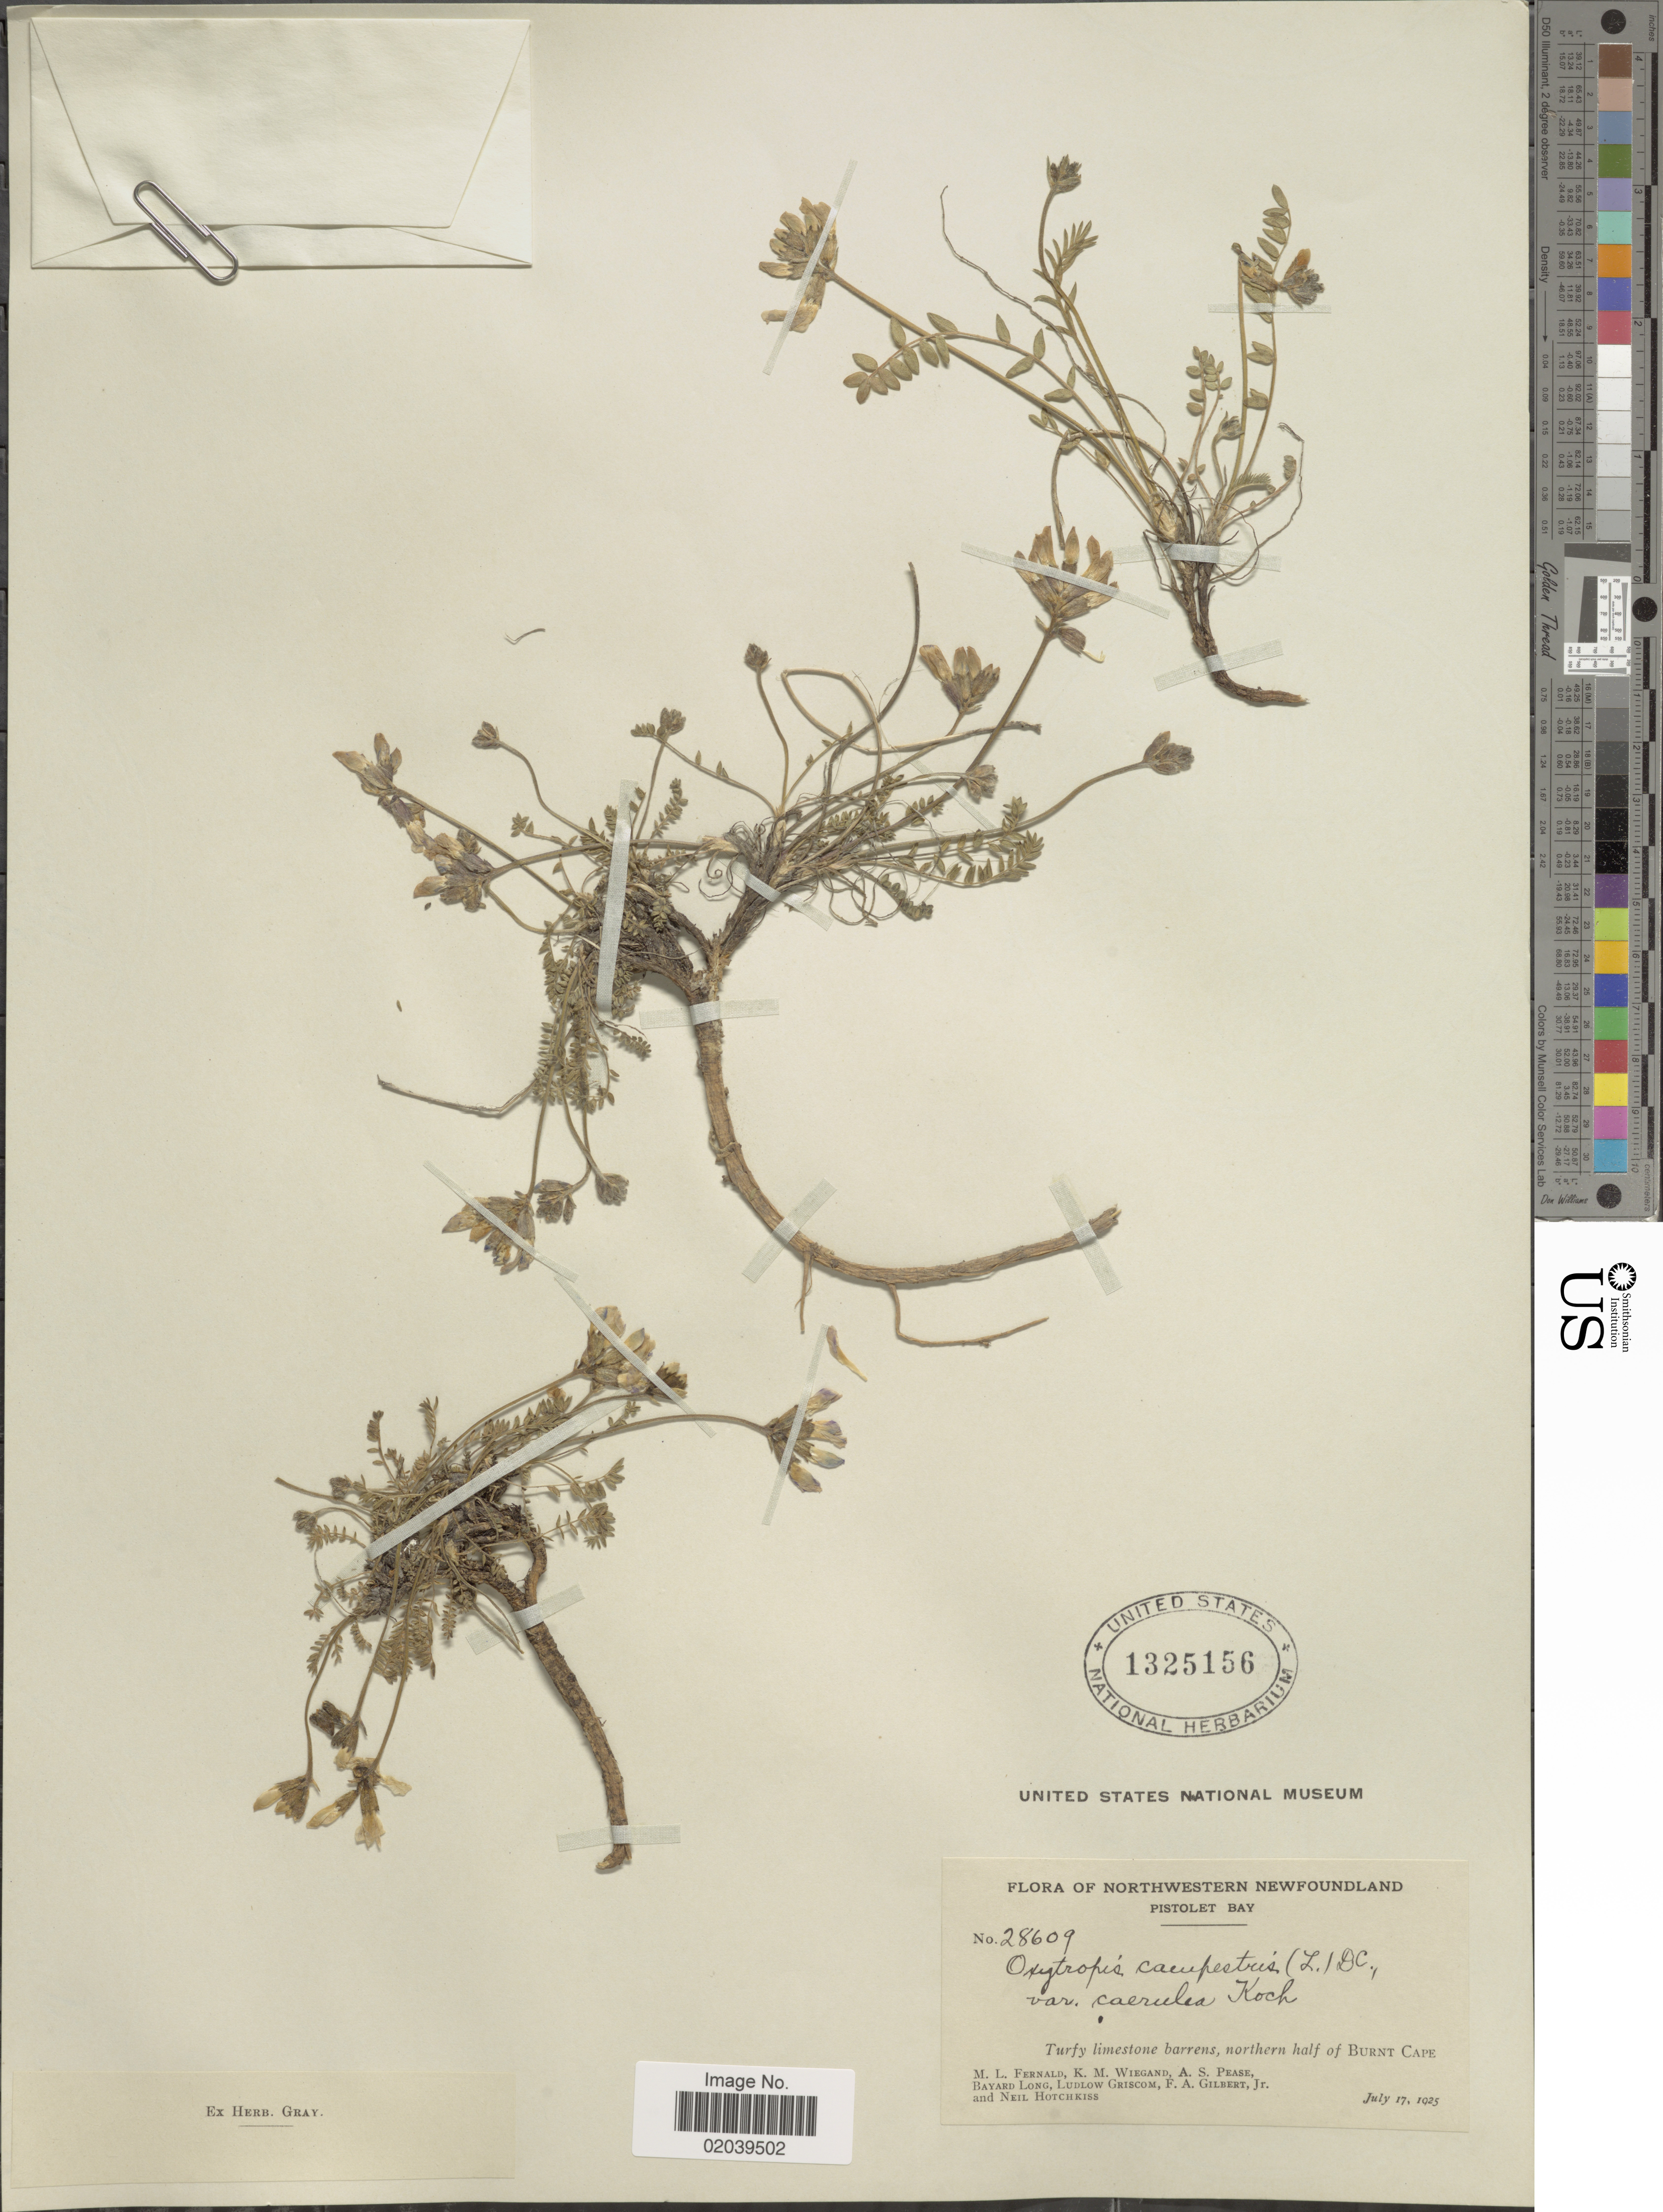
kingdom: Plantae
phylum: Tracheophyta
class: Magnoliopsida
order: Fabales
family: Fabaceae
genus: Oxytropis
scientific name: Oxytropis campestris var. terrae-novae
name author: (Fernald) Barneby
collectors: M. L. Fernald, K. M. Wiegand, A. S. Pease, B. Long & et al.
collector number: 28609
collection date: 1925-07-17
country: Canada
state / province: Newfoundland and Labrador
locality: Northwestern Newfoundland, Pistolet Bay, Turfy limestone barrens, northern half of Burnt cape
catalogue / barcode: US 1325156